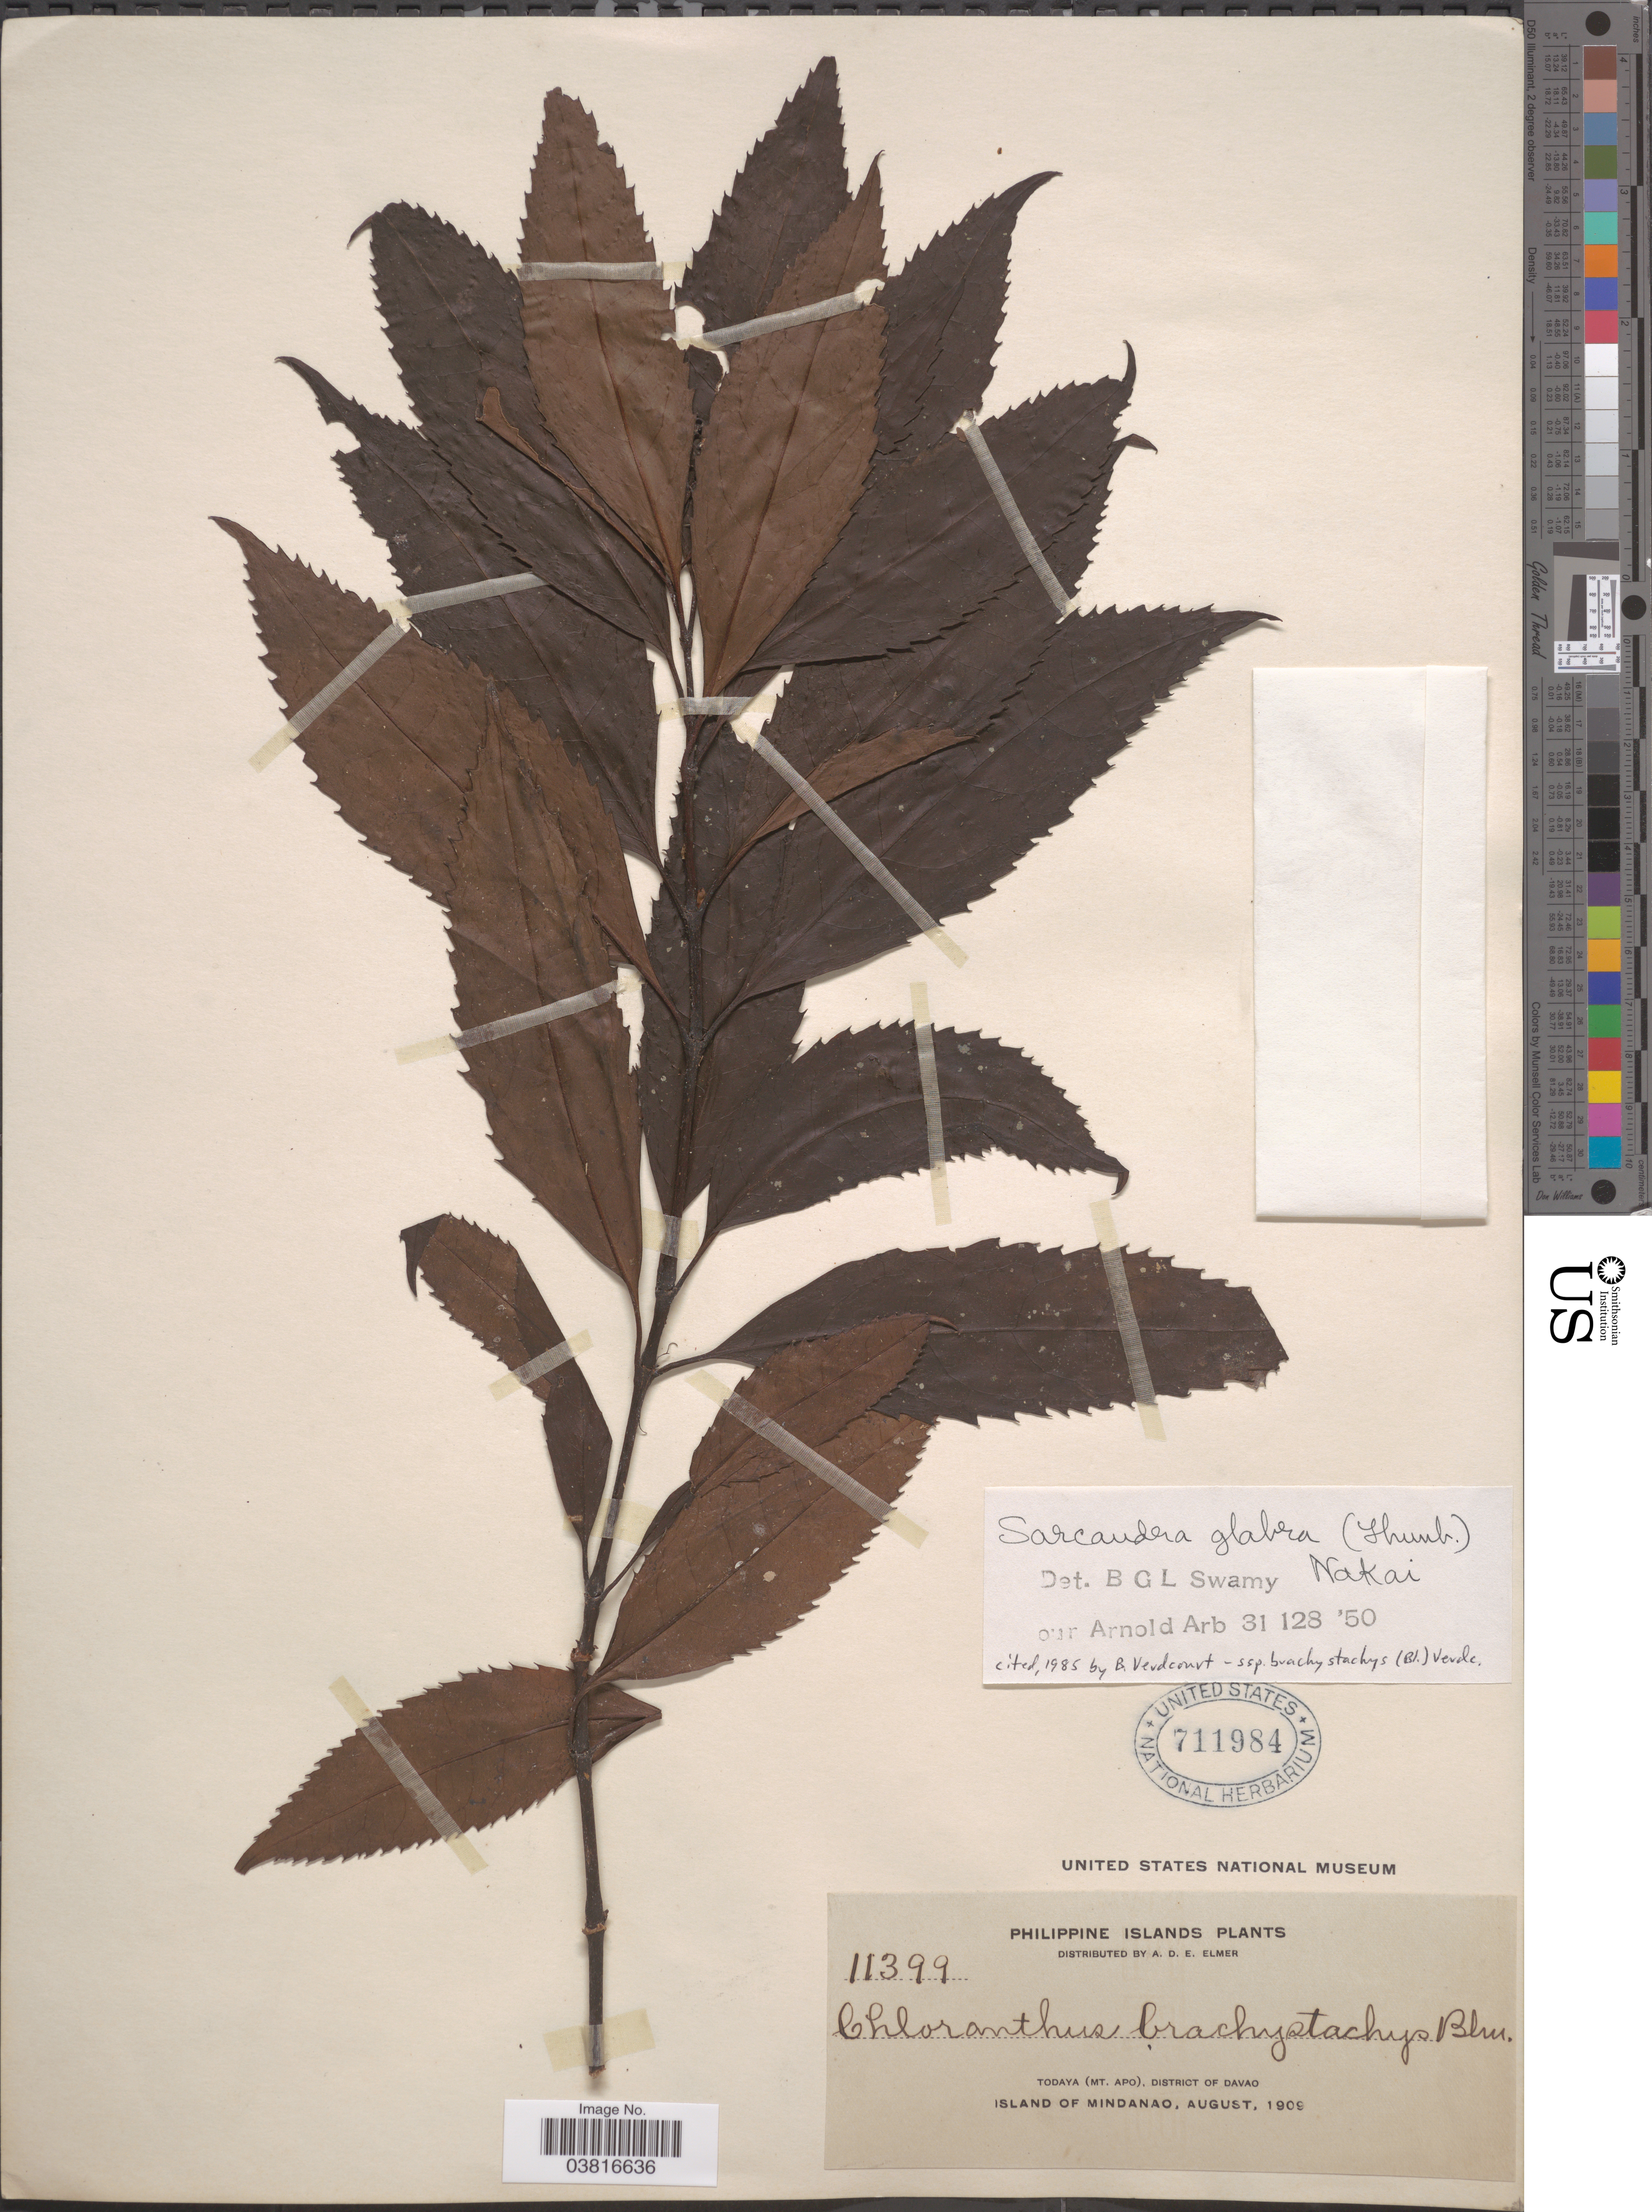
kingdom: Plantae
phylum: Tracheophyta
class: Magnoliopsida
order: Chloranthales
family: Chloranthaceae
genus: Sarcandra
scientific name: Sarcandra glabra subsp. brachystachys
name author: (Blume) Verdc.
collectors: A. D. E. Elmer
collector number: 11399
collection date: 1909-08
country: Philippines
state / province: Davao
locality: Todaya (Mt. Apo), District of Davao. Island of Mindanao.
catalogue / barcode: US 711984